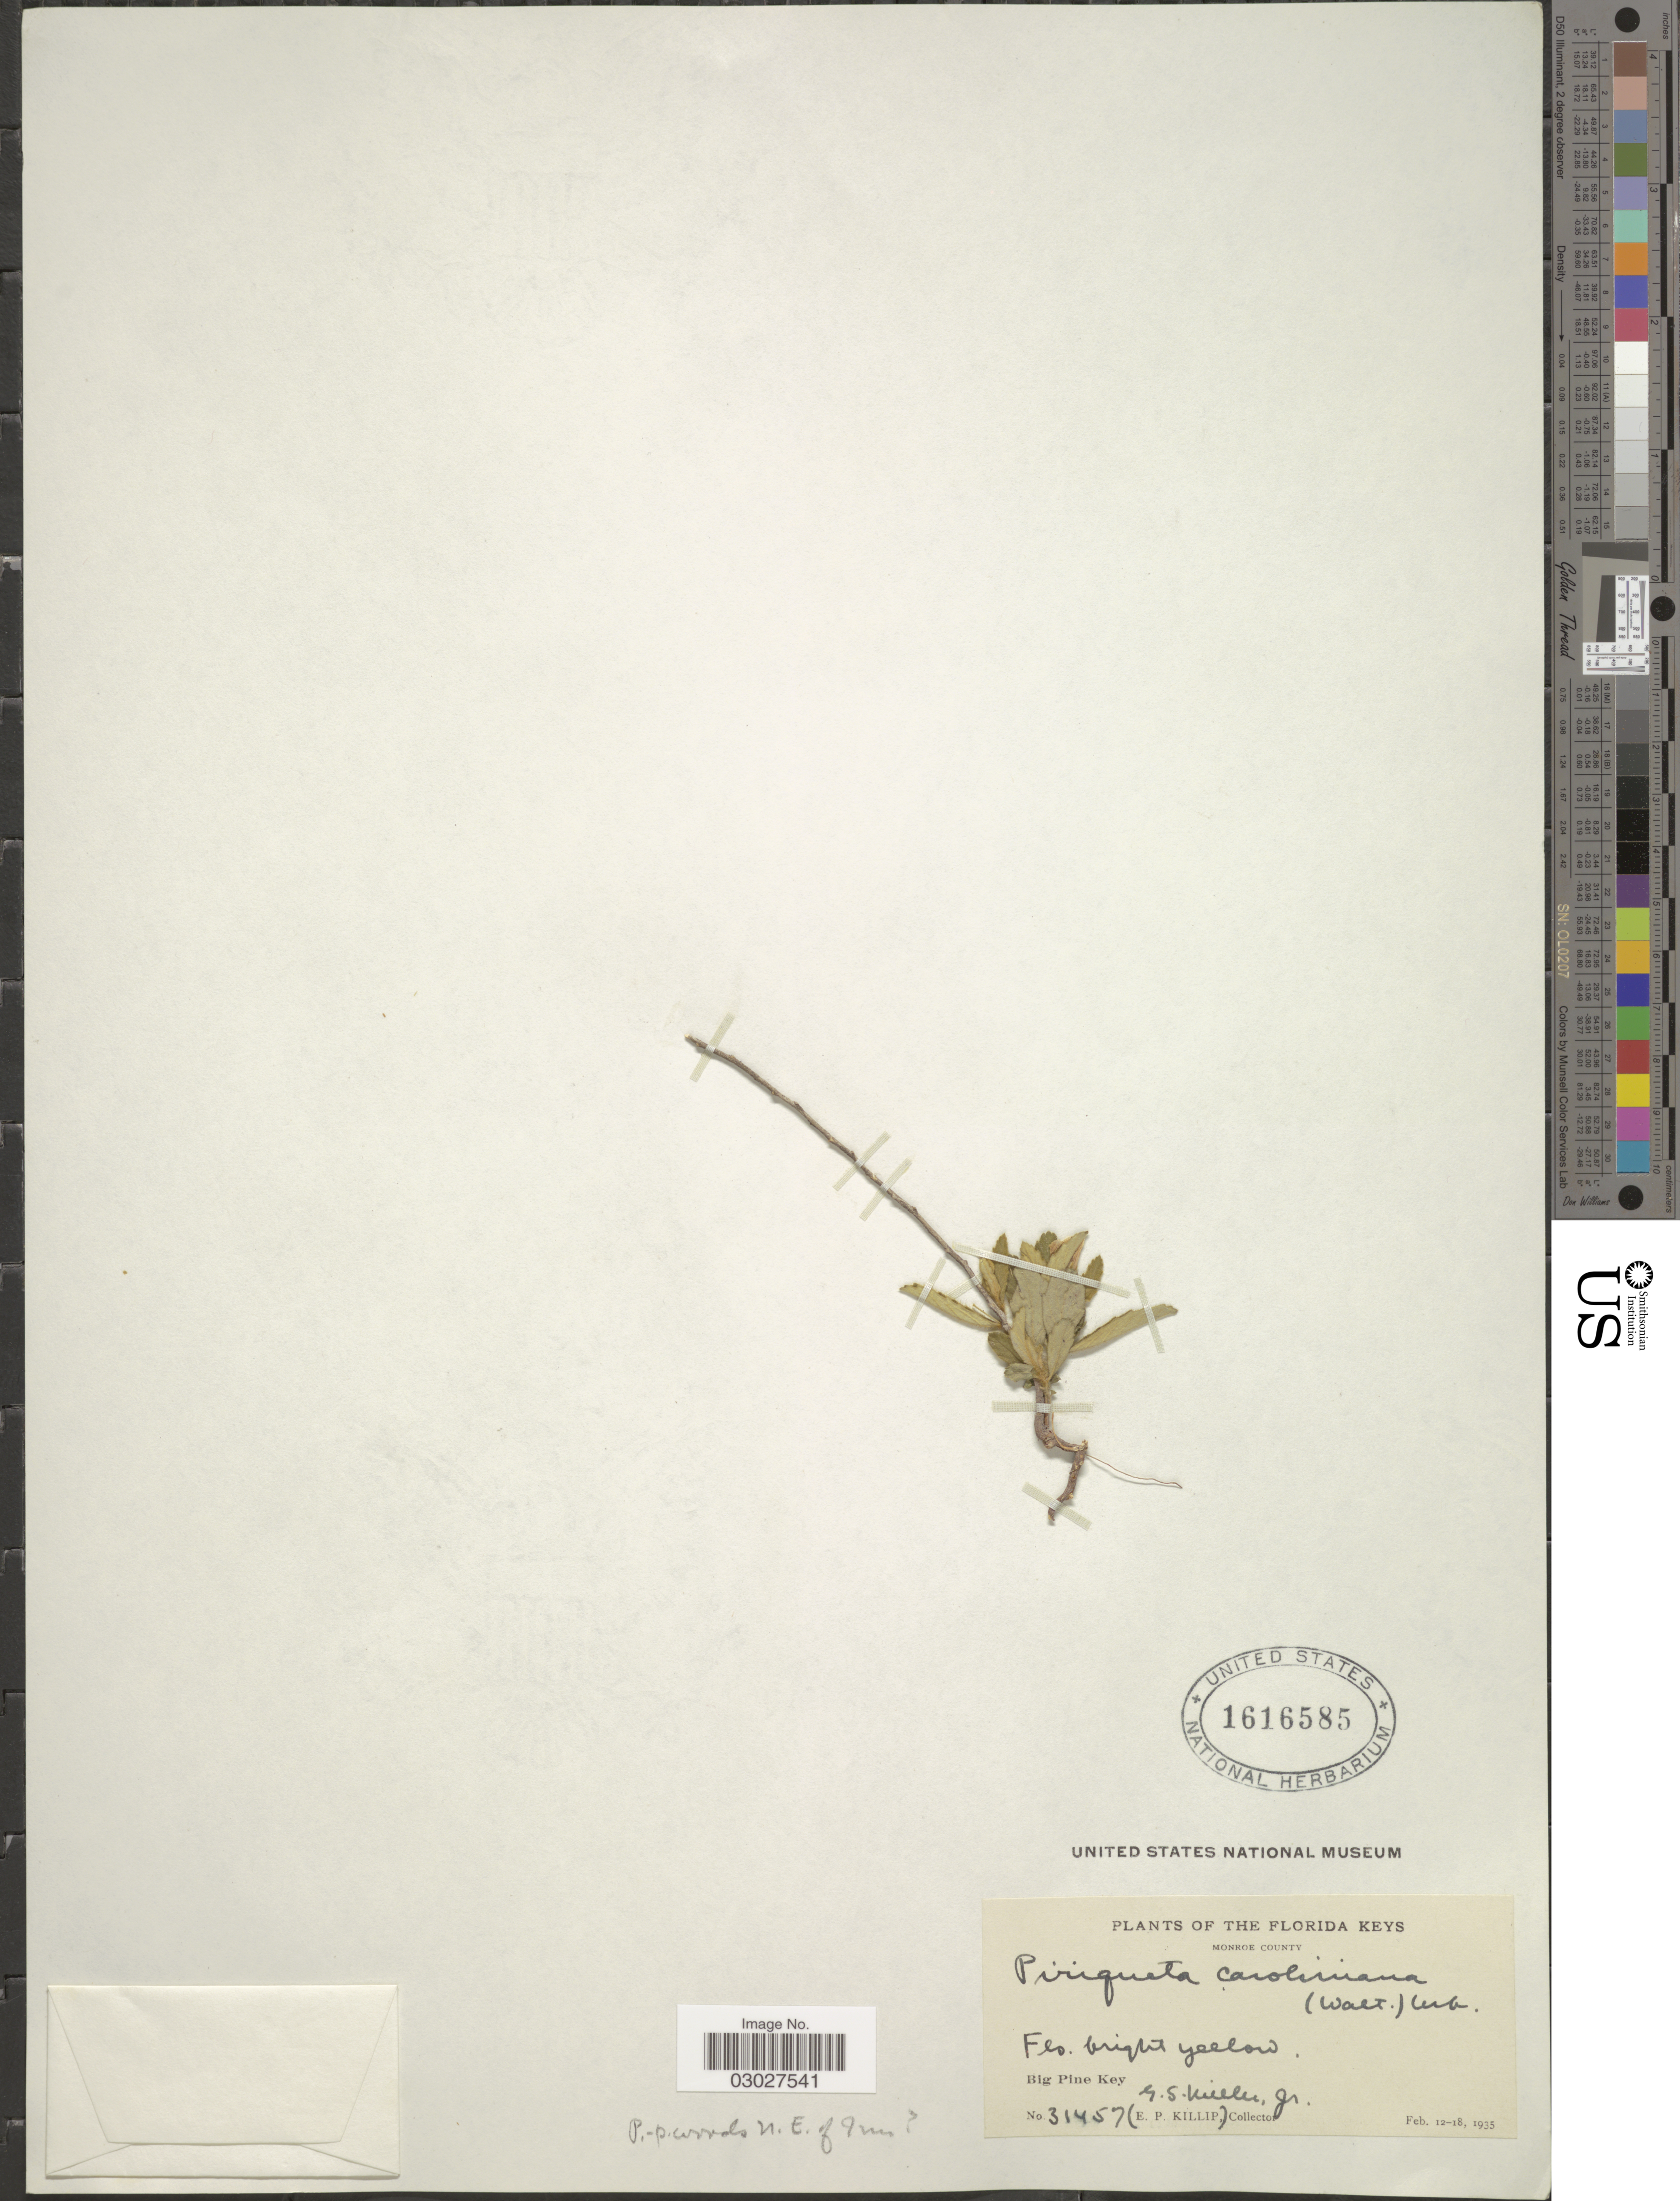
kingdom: Plantae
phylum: Tracheophyta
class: Magnoliopsida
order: Malpighiales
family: Turneraceae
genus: Piriqueta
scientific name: Piriqueta cistoides subsp. caroliniana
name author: (Walter) Arbo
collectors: E. P. Killip & G. S. Miller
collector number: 31457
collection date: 1935-02-12/1935-02-18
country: United States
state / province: Florida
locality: The Florida Keys. Monroe County. Big Pine Key.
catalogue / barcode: US 1616585